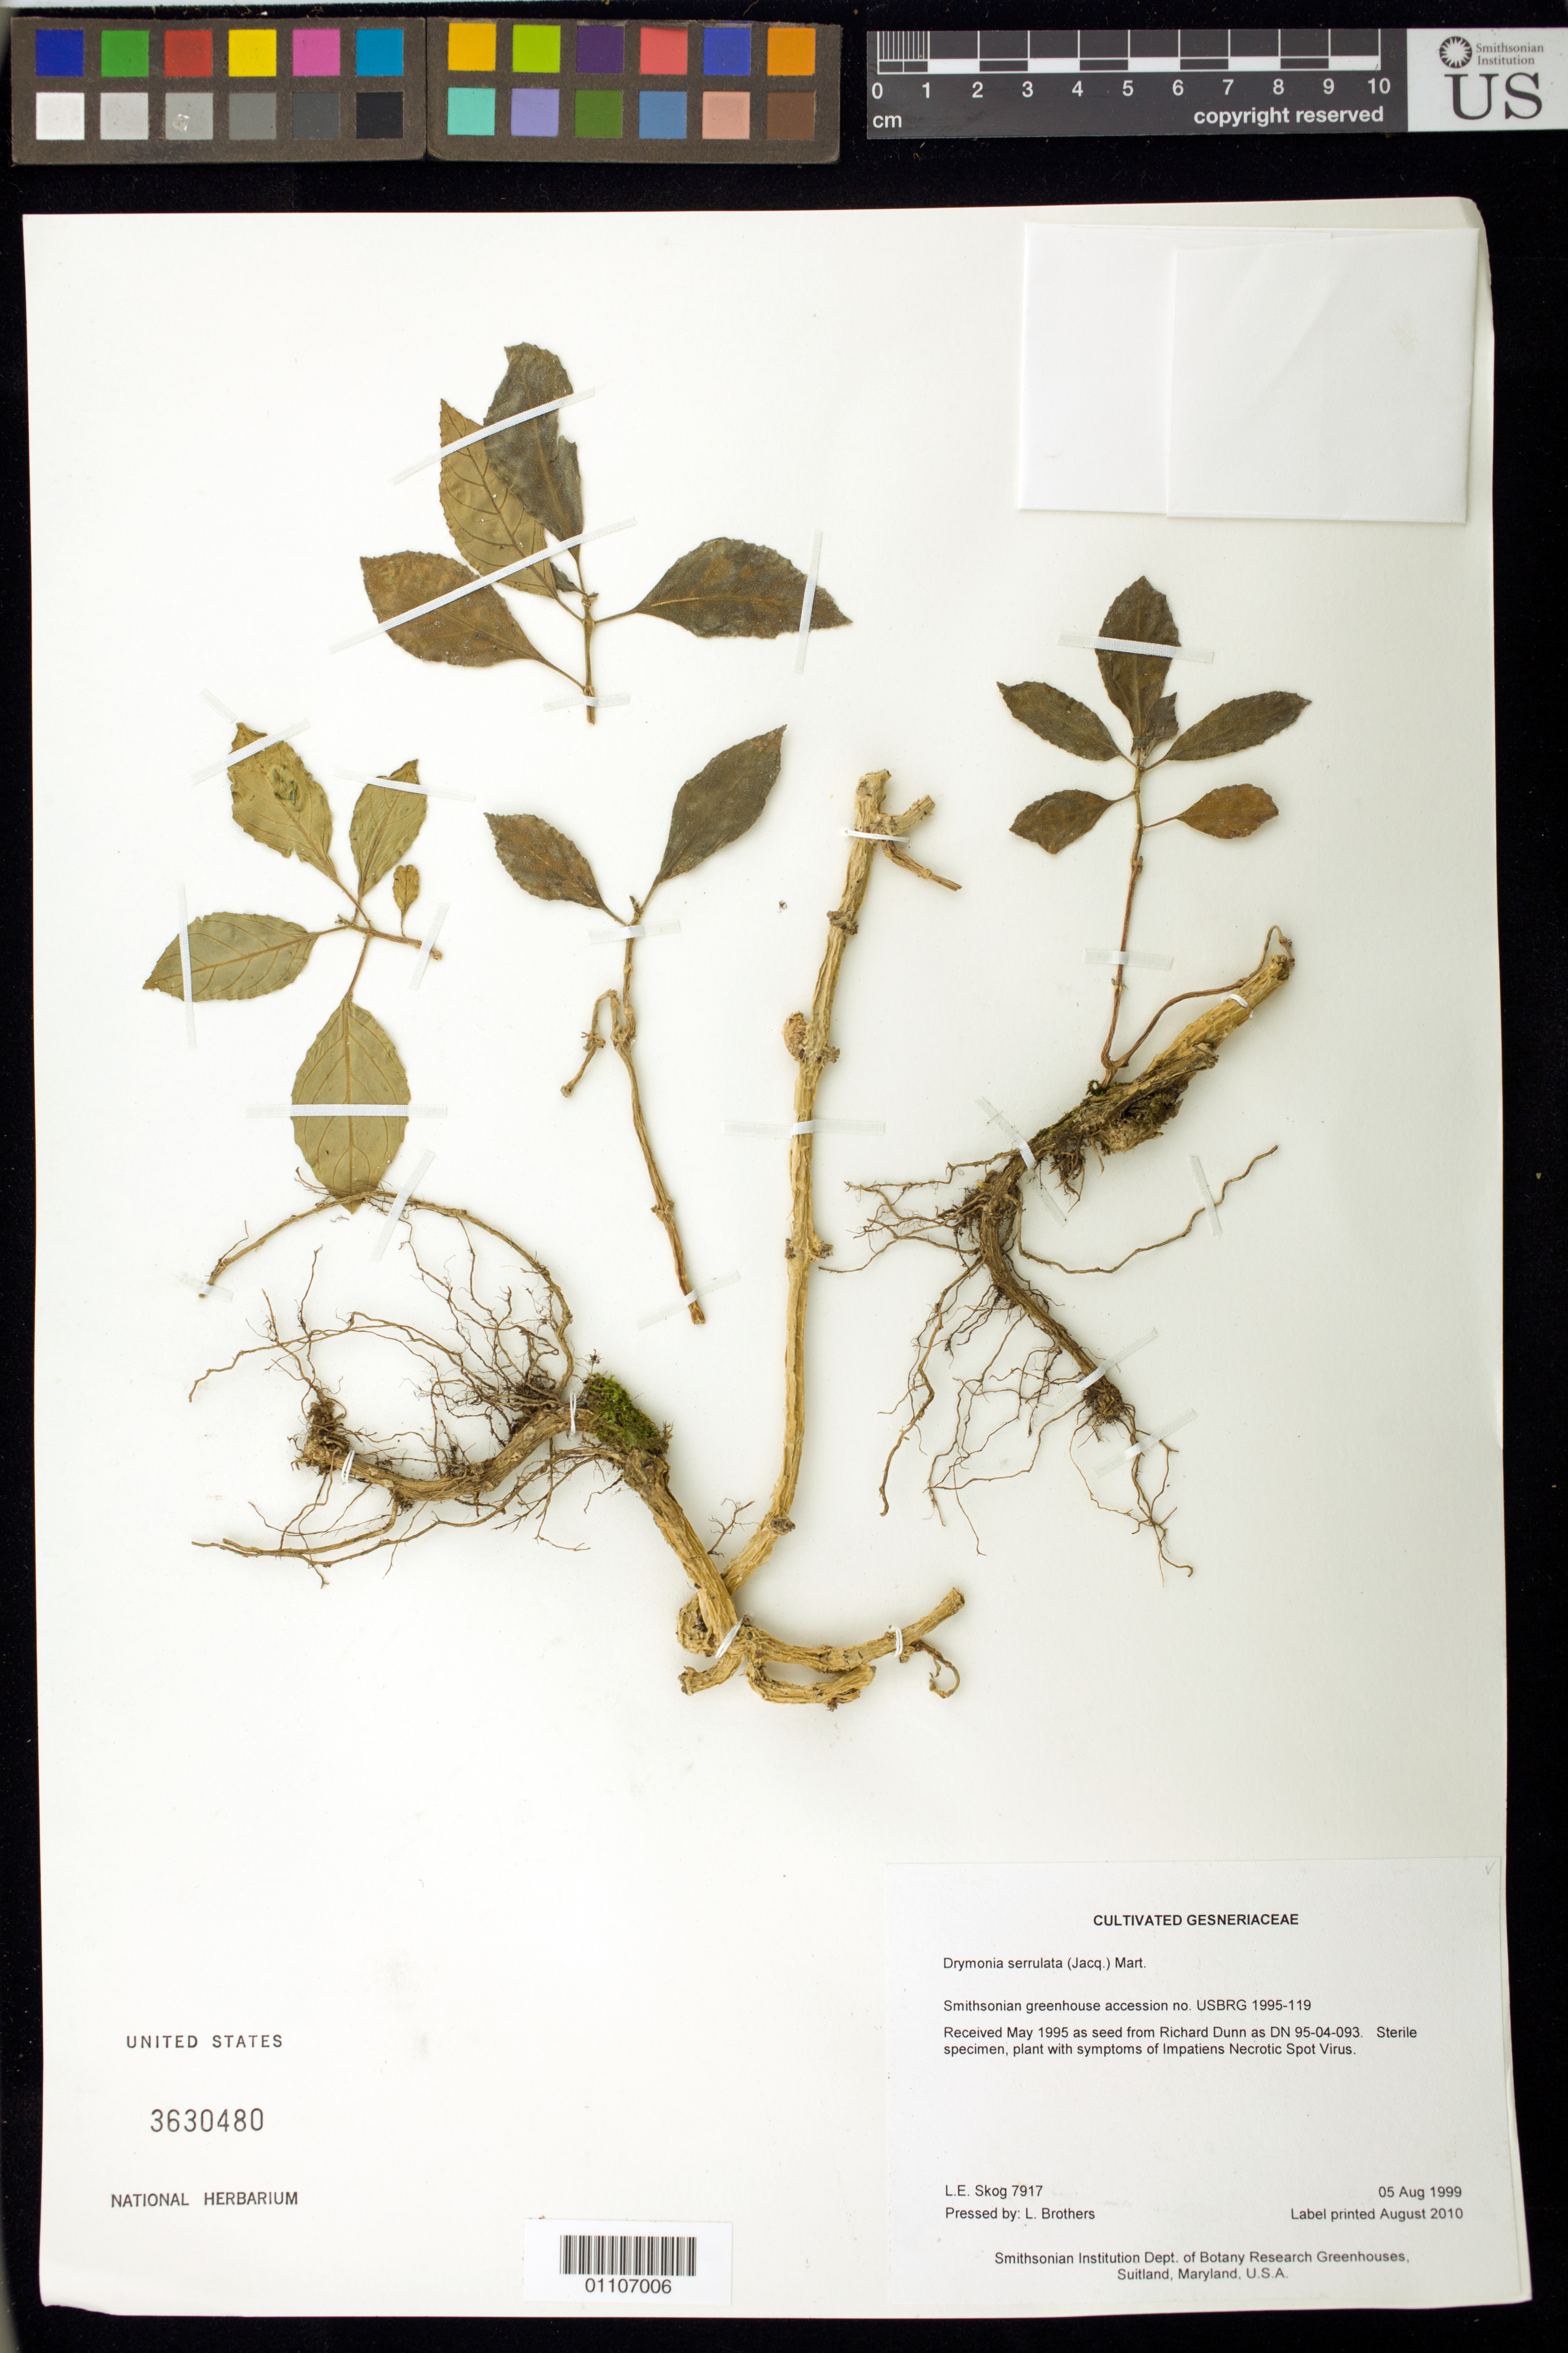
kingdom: Plantae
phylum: Tracheophyta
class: Magnoliopsida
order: Lamiales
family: Gesneriaceae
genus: Drymonia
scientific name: Drymonia serrulata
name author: (Jacq.) Mart.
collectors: L. E. Skog & L. Brothers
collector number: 7917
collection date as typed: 05 Aug 1999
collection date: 1999-08-05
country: United States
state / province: Maryland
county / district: Prince George's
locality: Smithsonian Institution Dept. of Botany Research Greenhouses, Suitland, Maryland, U.S.A.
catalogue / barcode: US 3630480